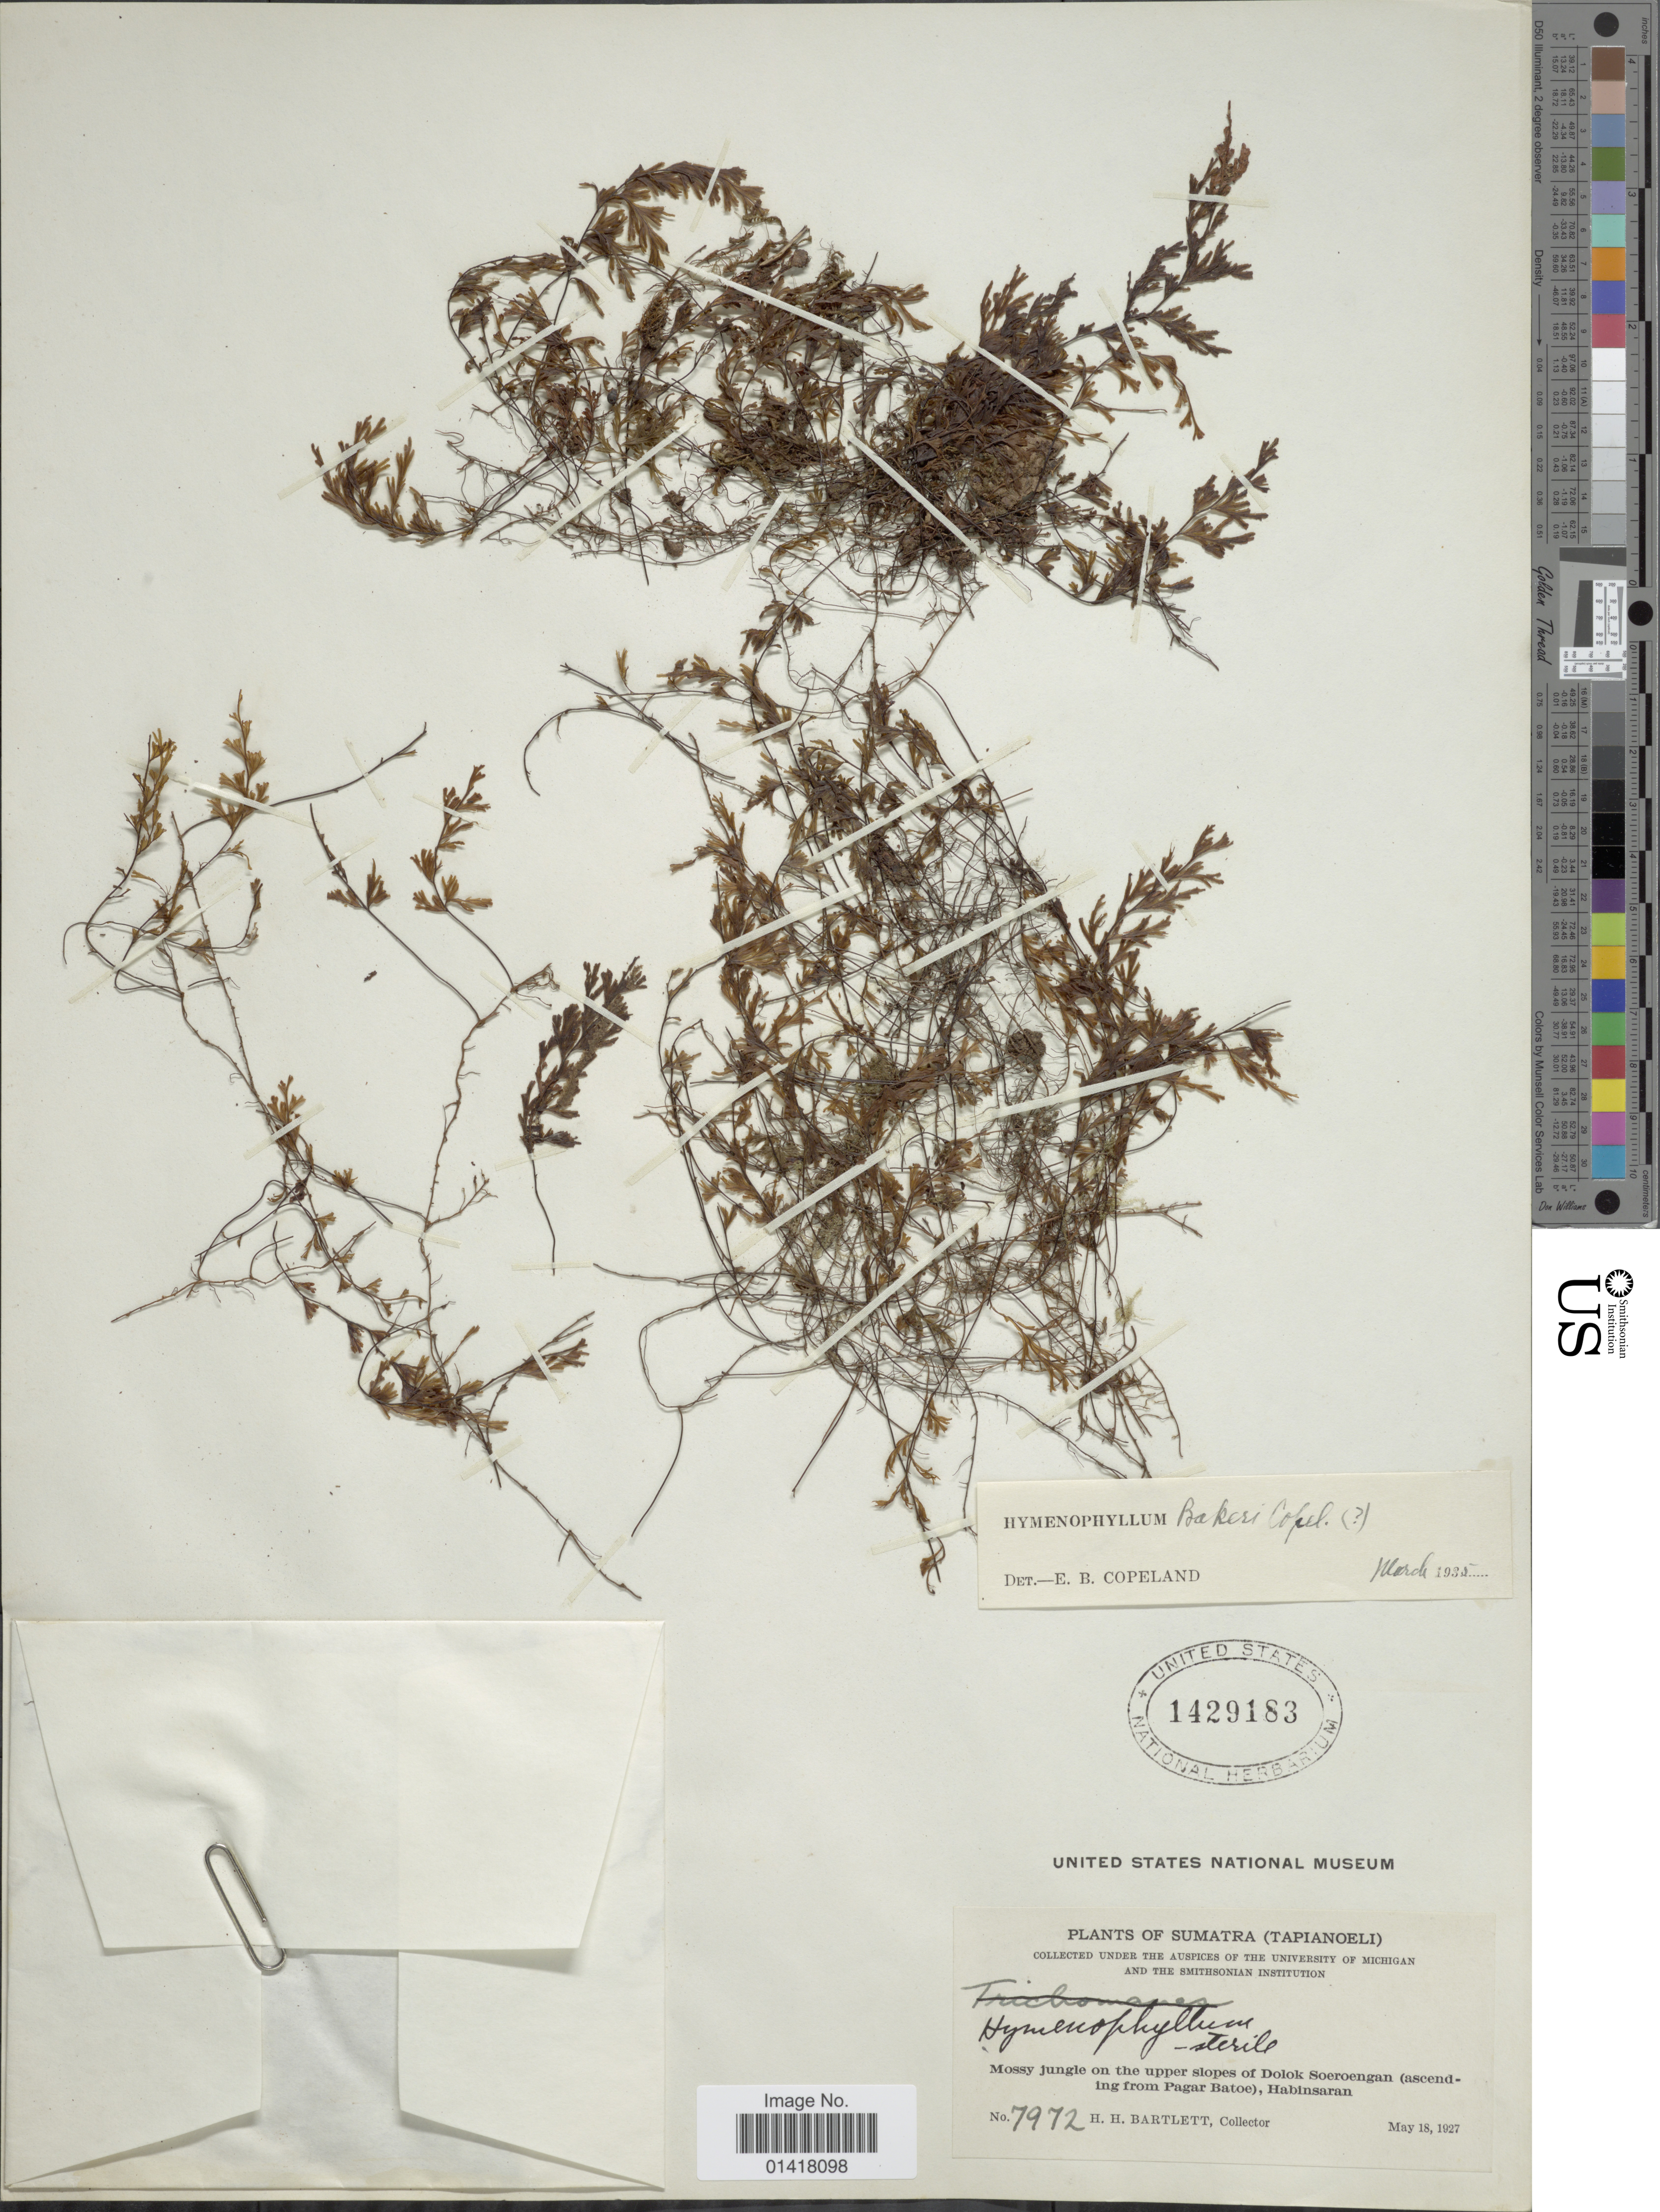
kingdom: Plantae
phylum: Tracheophyta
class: Polypodiopsida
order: Hymenophyllales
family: Hymenophyllaceae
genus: Hymenophyllum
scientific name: Hymenophyllum bakeri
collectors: H. H. Bartlett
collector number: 7972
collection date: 1927-05-18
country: Indonesia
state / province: Sumatra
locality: Tapianoeli. Mossy jungle on the upper slopes of Dolok Soeroengan (ascending from Pagar Batoe), Habinsaran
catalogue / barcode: US 1429183